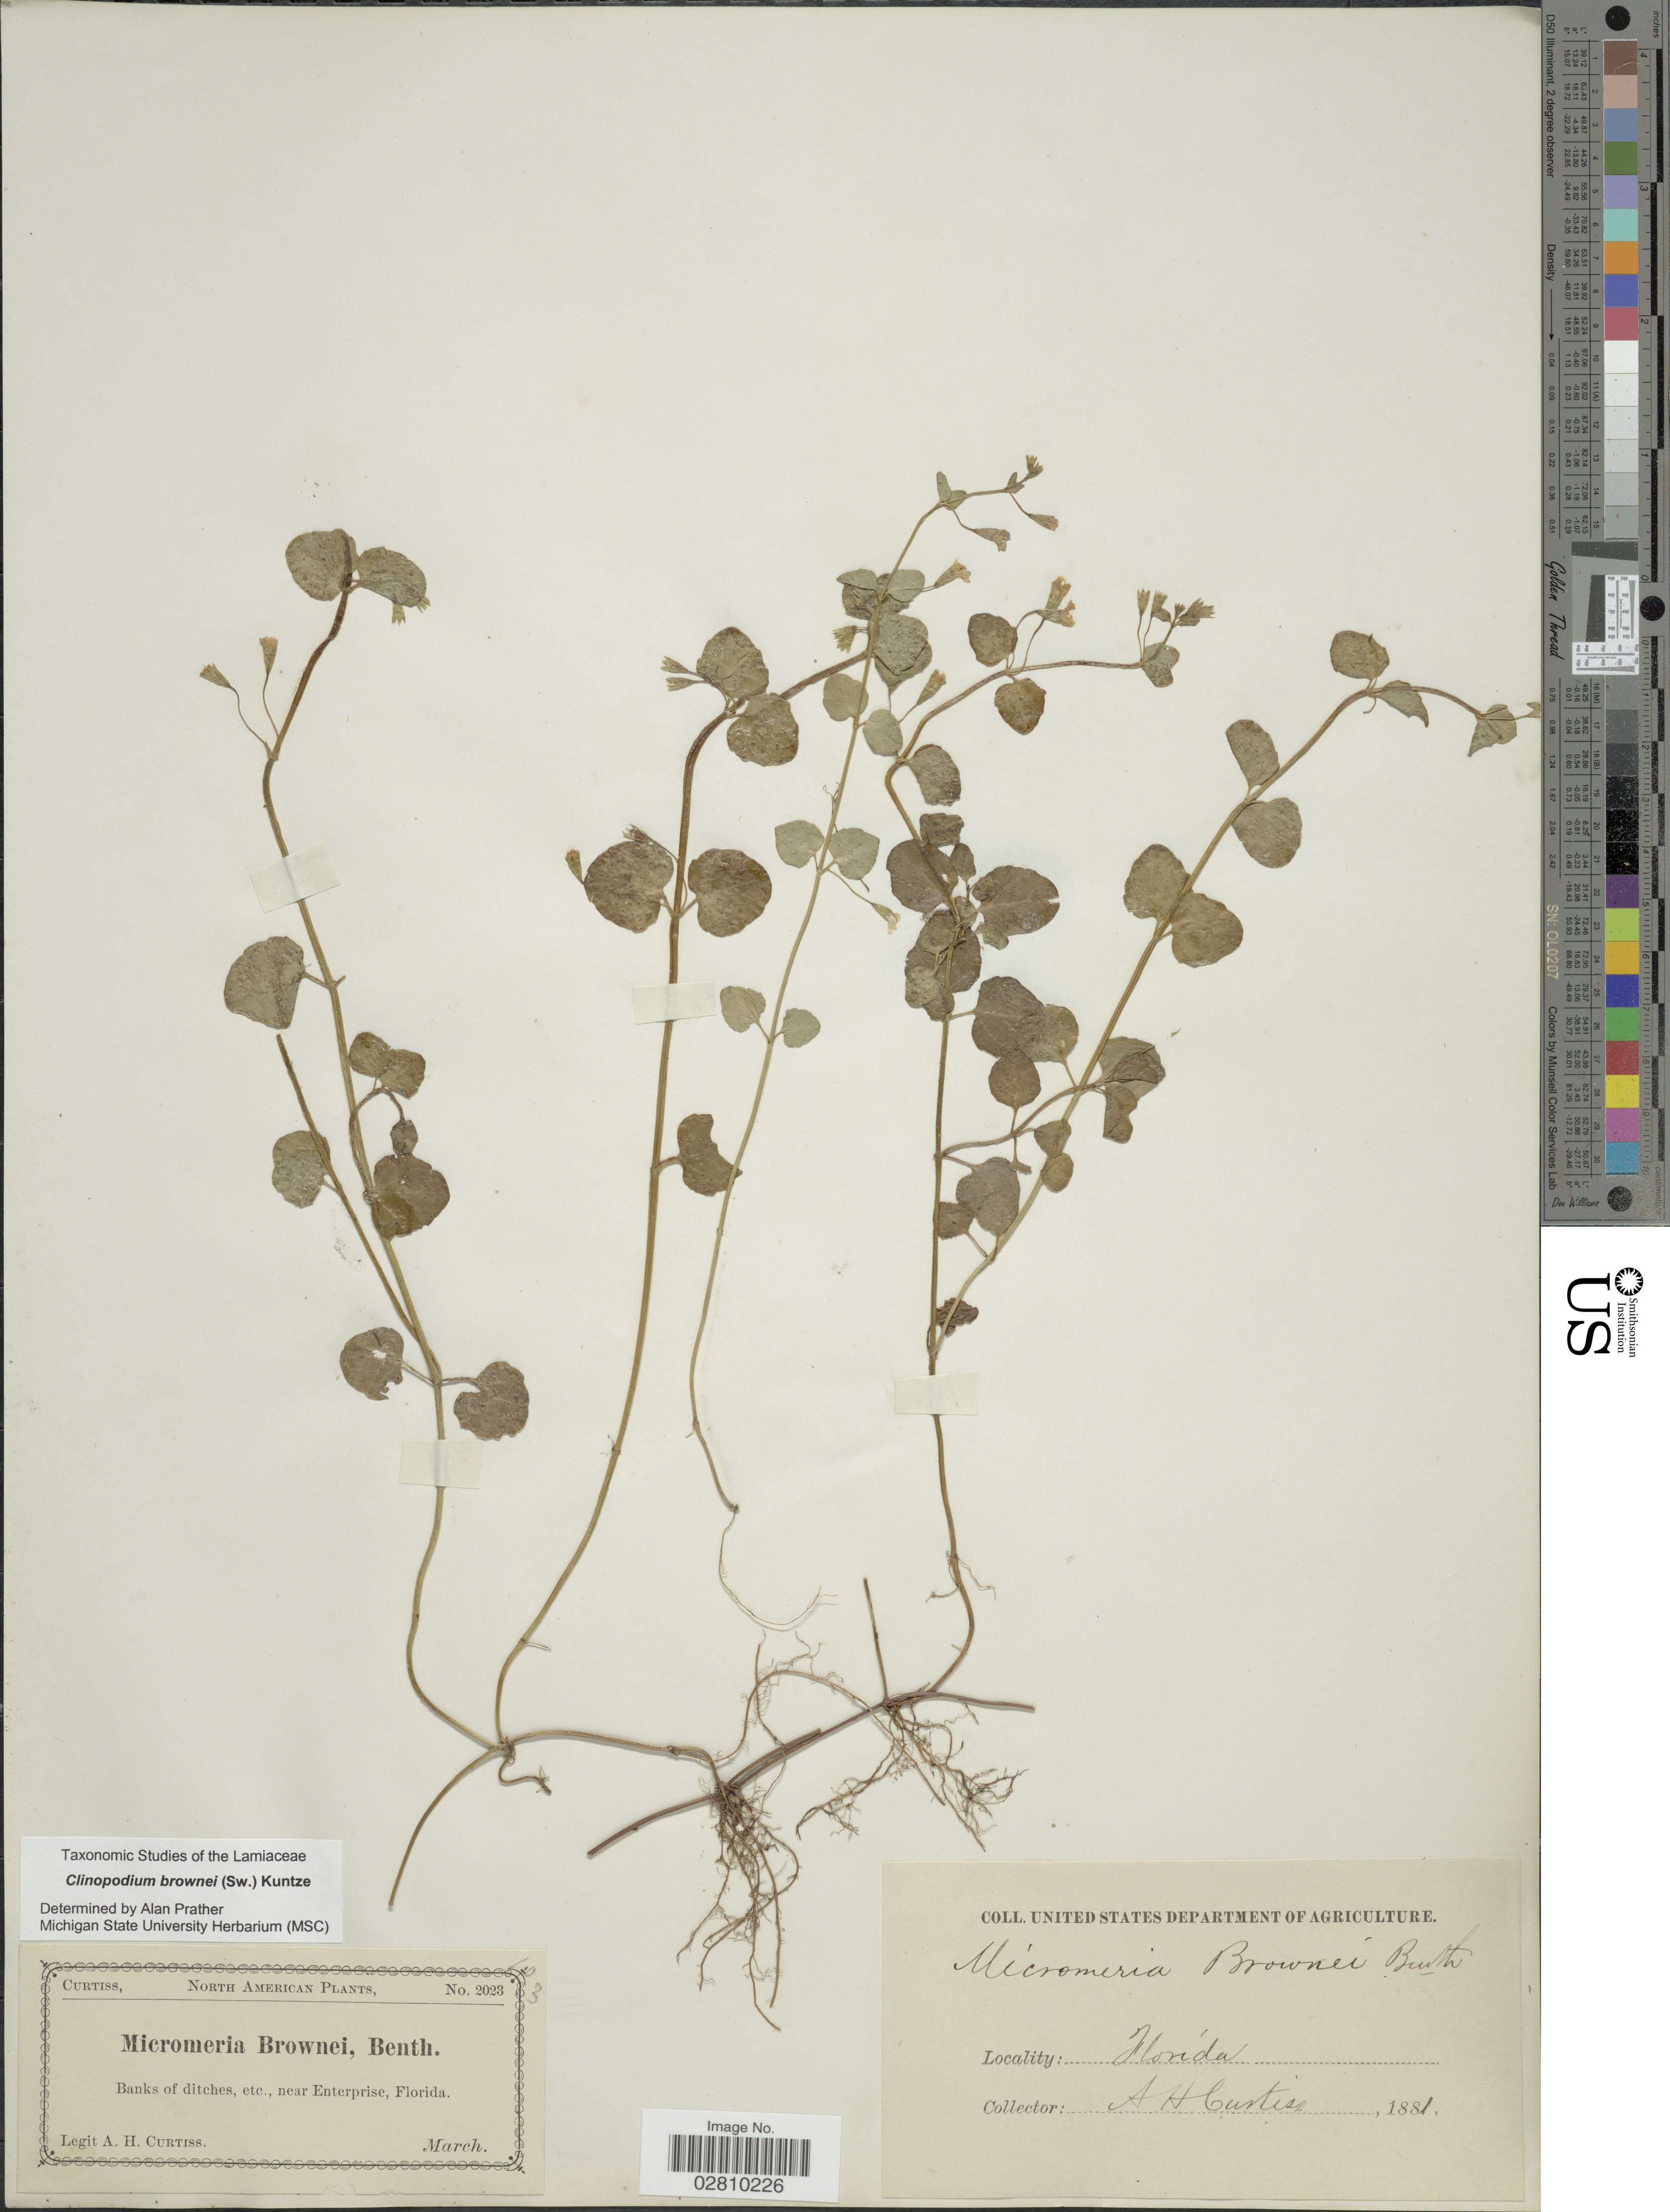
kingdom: Plantae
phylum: Tracheophyta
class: Magnoliopsida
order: Lamiales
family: Lamiaceae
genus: Clinopodium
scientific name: Clinopodium brownei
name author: (Sw.) Kuntze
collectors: A. H. Curtiss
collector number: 2023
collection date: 1881-03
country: United States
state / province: Florida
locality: Banks of ditches, etc., near Enterprise.